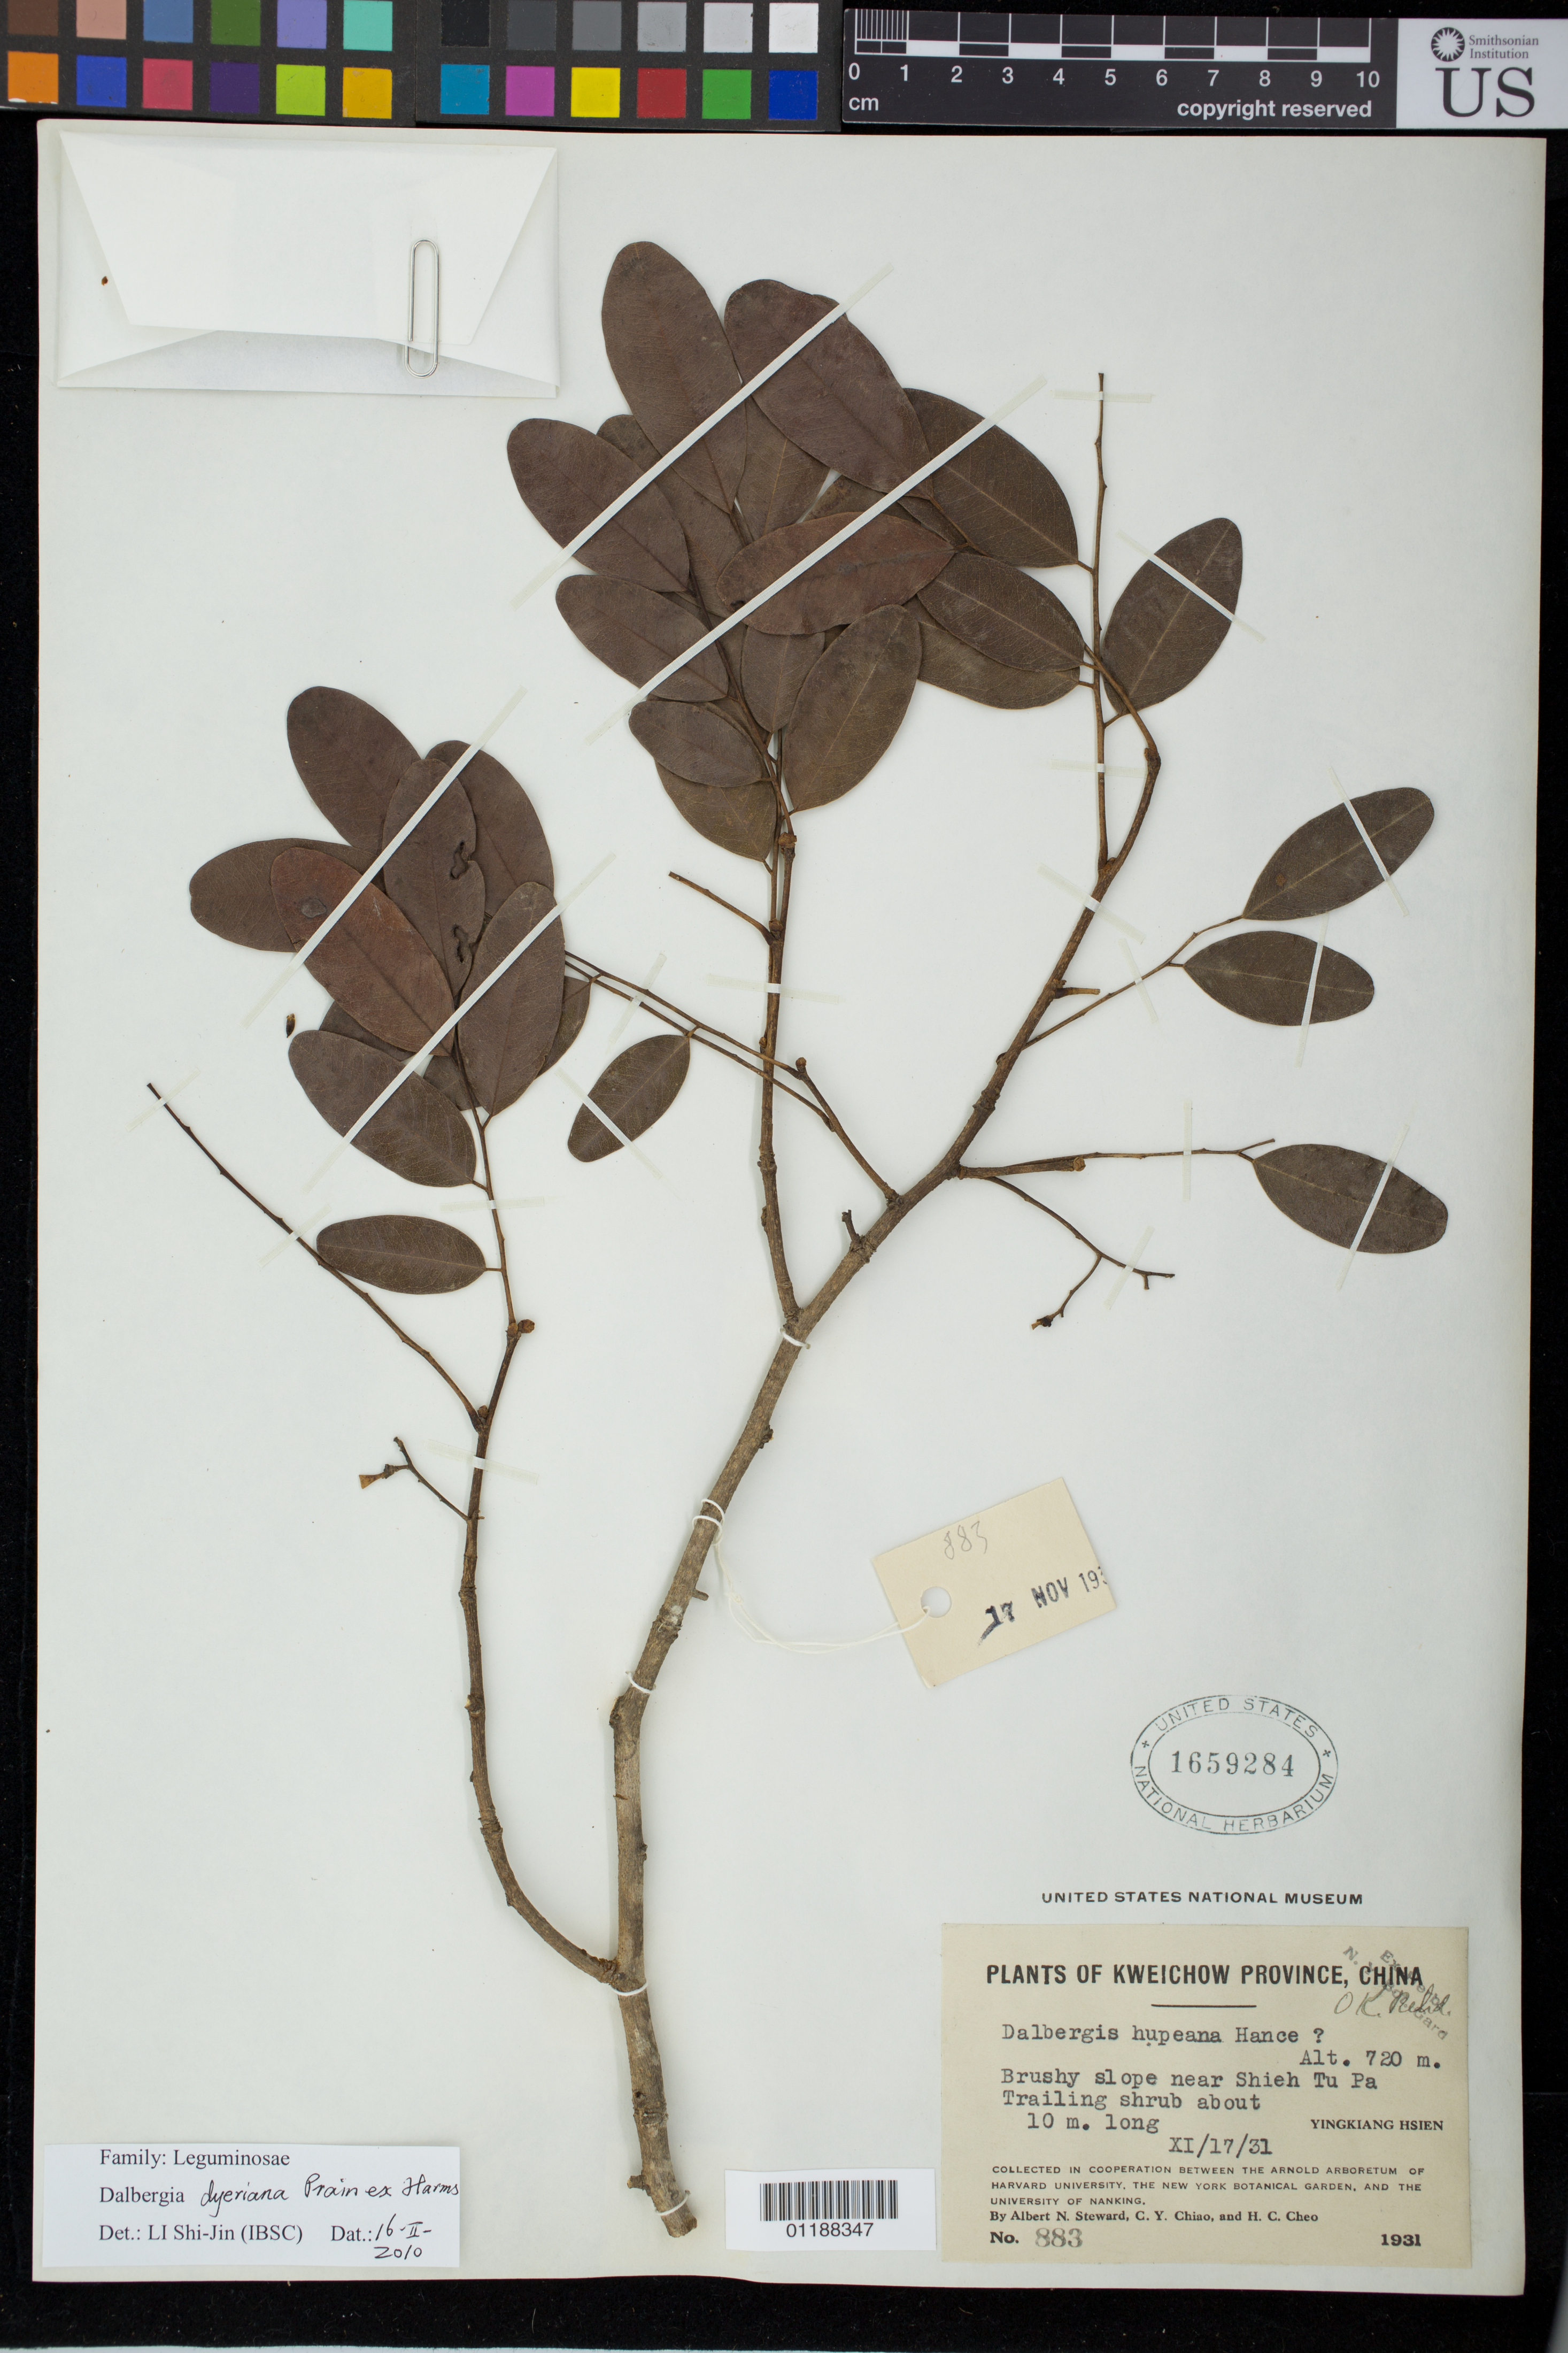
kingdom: Plantae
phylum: Tracheophyta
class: Magnoliopsida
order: Fabales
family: Fabaceae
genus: Dalbergia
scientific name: Dalbergia dyeriana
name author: B. Harms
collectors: A. Steward, C. Y. Chiao & H. Cheo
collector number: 883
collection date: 1931-11-17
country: China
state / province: Guizhou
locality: Brushy slope near Shieh Tu Pa. Yingkiang Hsien.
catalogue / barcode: US 1659284